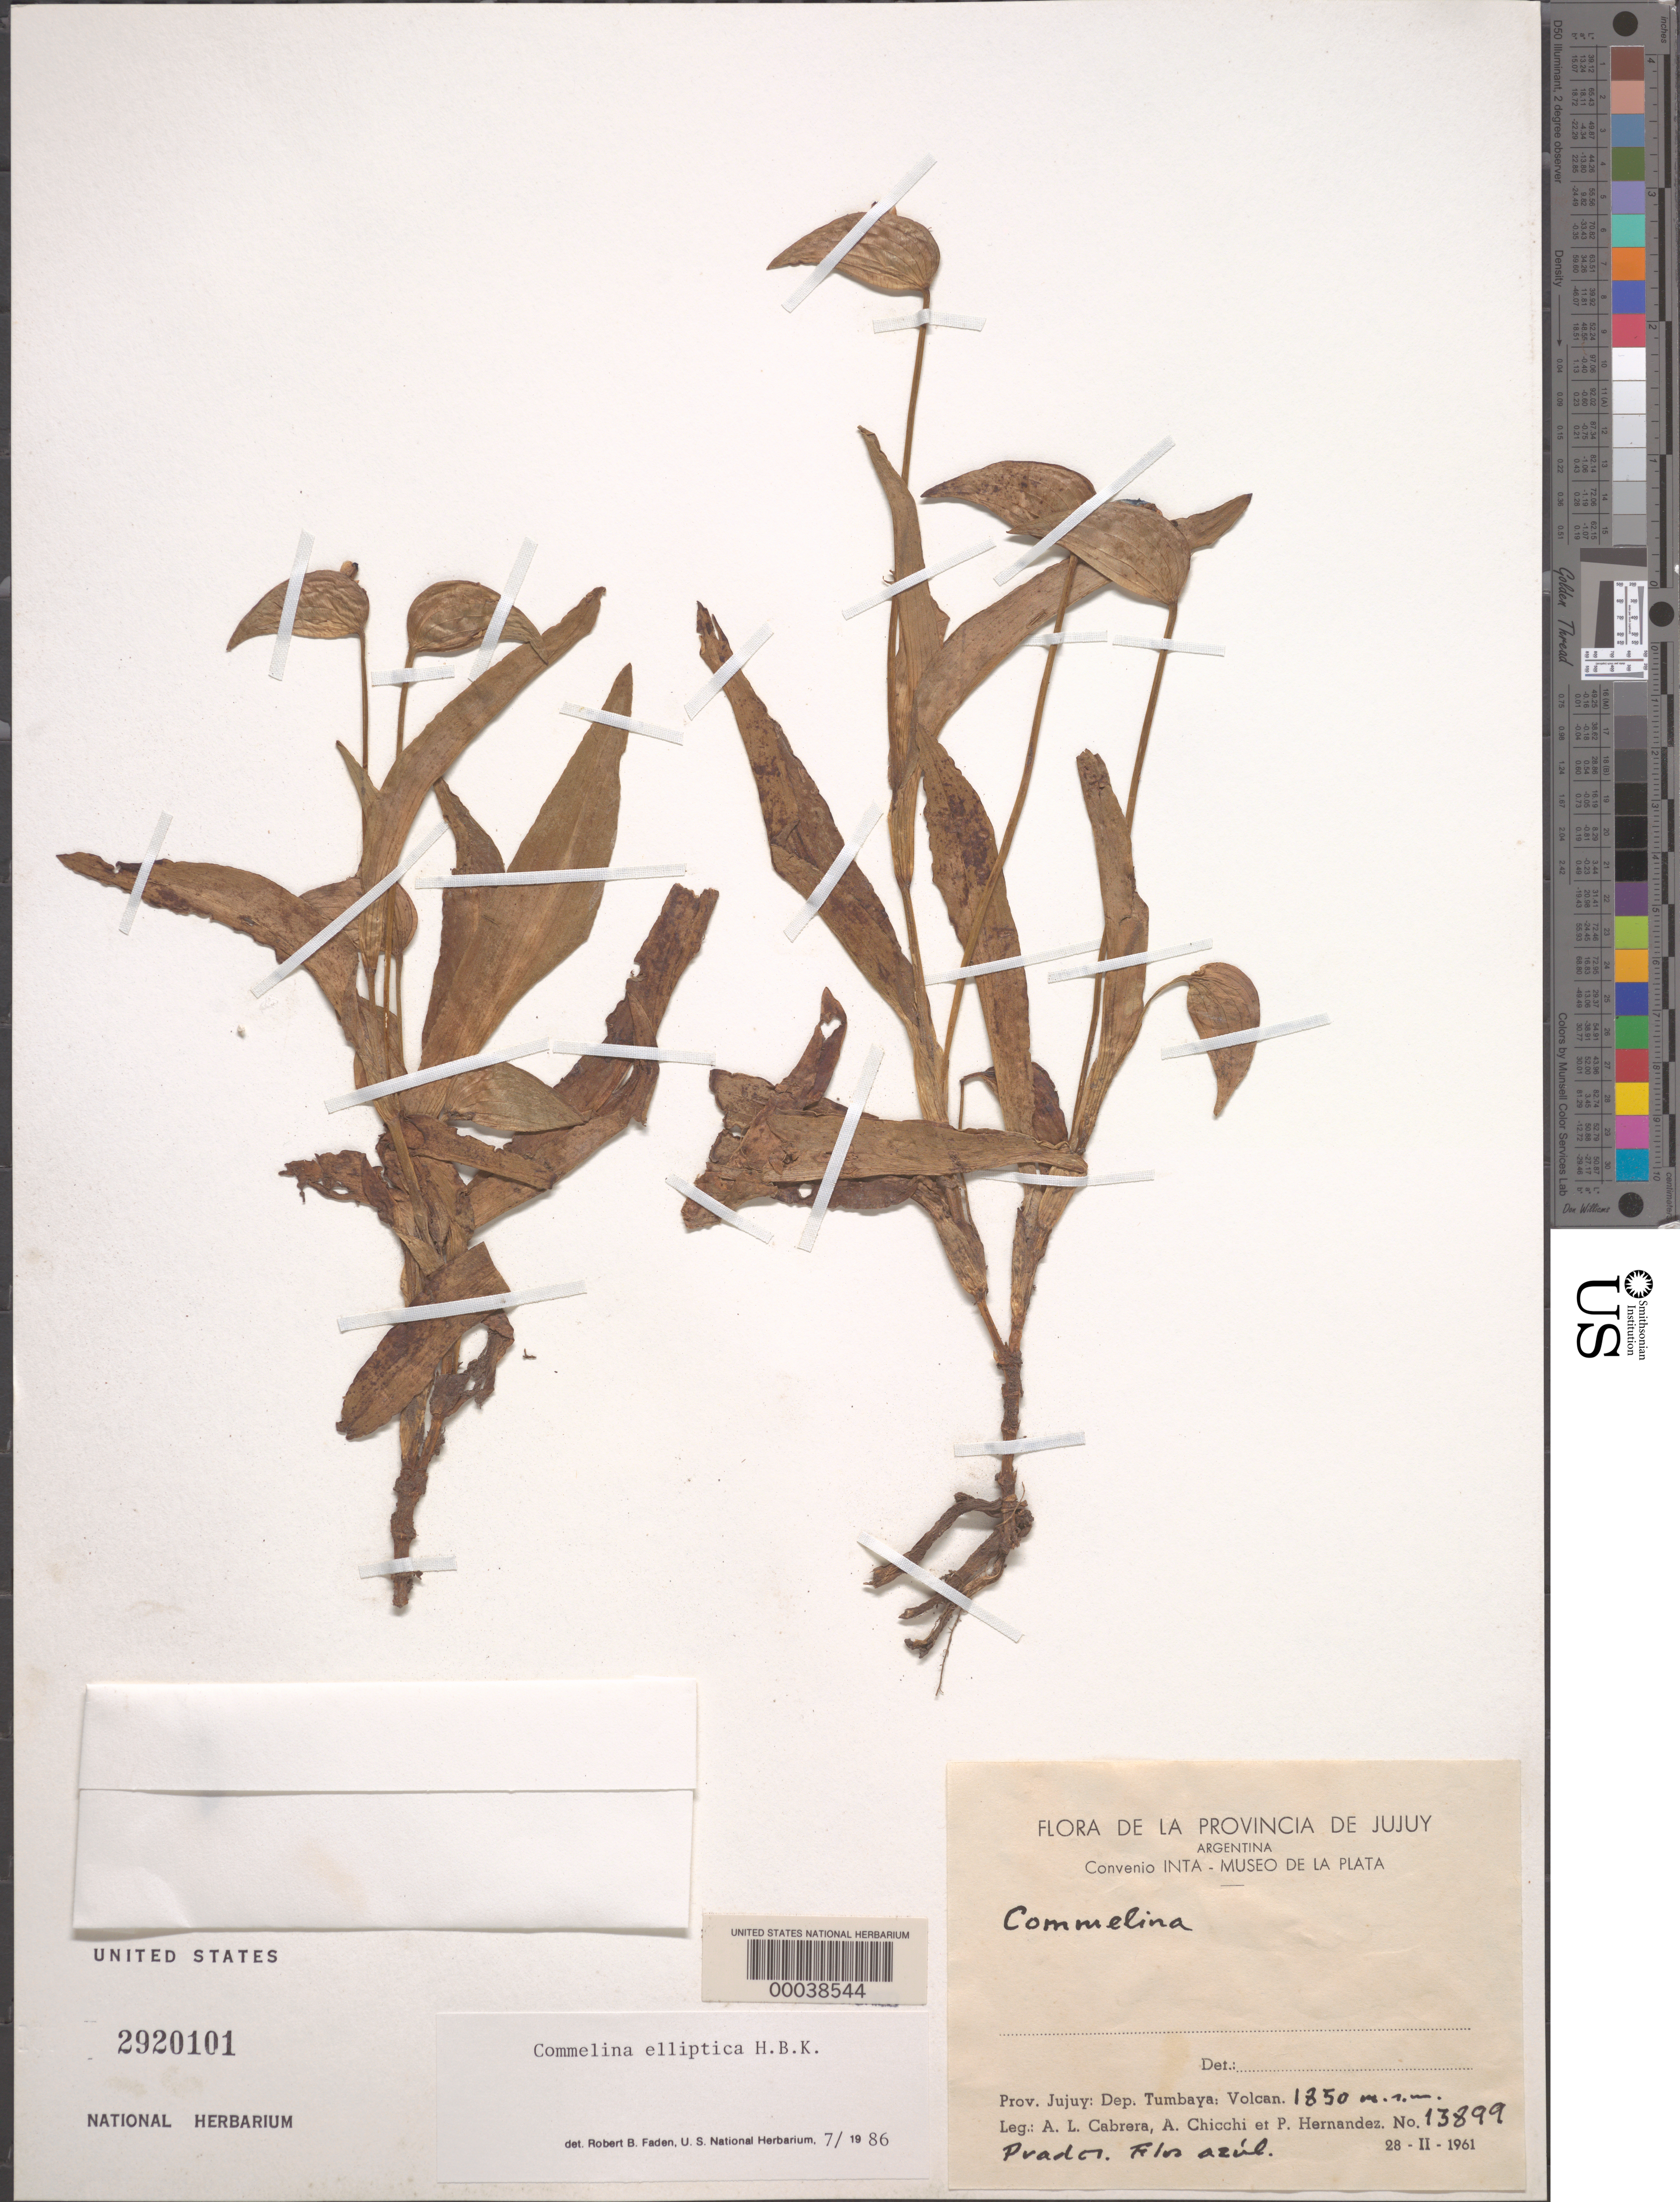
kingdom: Plantae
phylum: Tracheophyta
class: Liliopsida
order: Commelinales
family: Commelinaceae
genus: Commelina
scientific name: Commelina elliptica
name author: Kunth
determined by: Faden, Robert B., (US), Smithsonian Institution - National Museum of Natural History (UNITED STATES)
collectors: A. L. Cabrera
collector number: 13899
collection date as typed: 28 Feb 1961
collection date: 1961-02-28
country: Argentina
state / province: Jujuy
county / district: Tumbaya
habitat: Volcano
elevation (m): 1850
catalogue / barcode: US 2920101